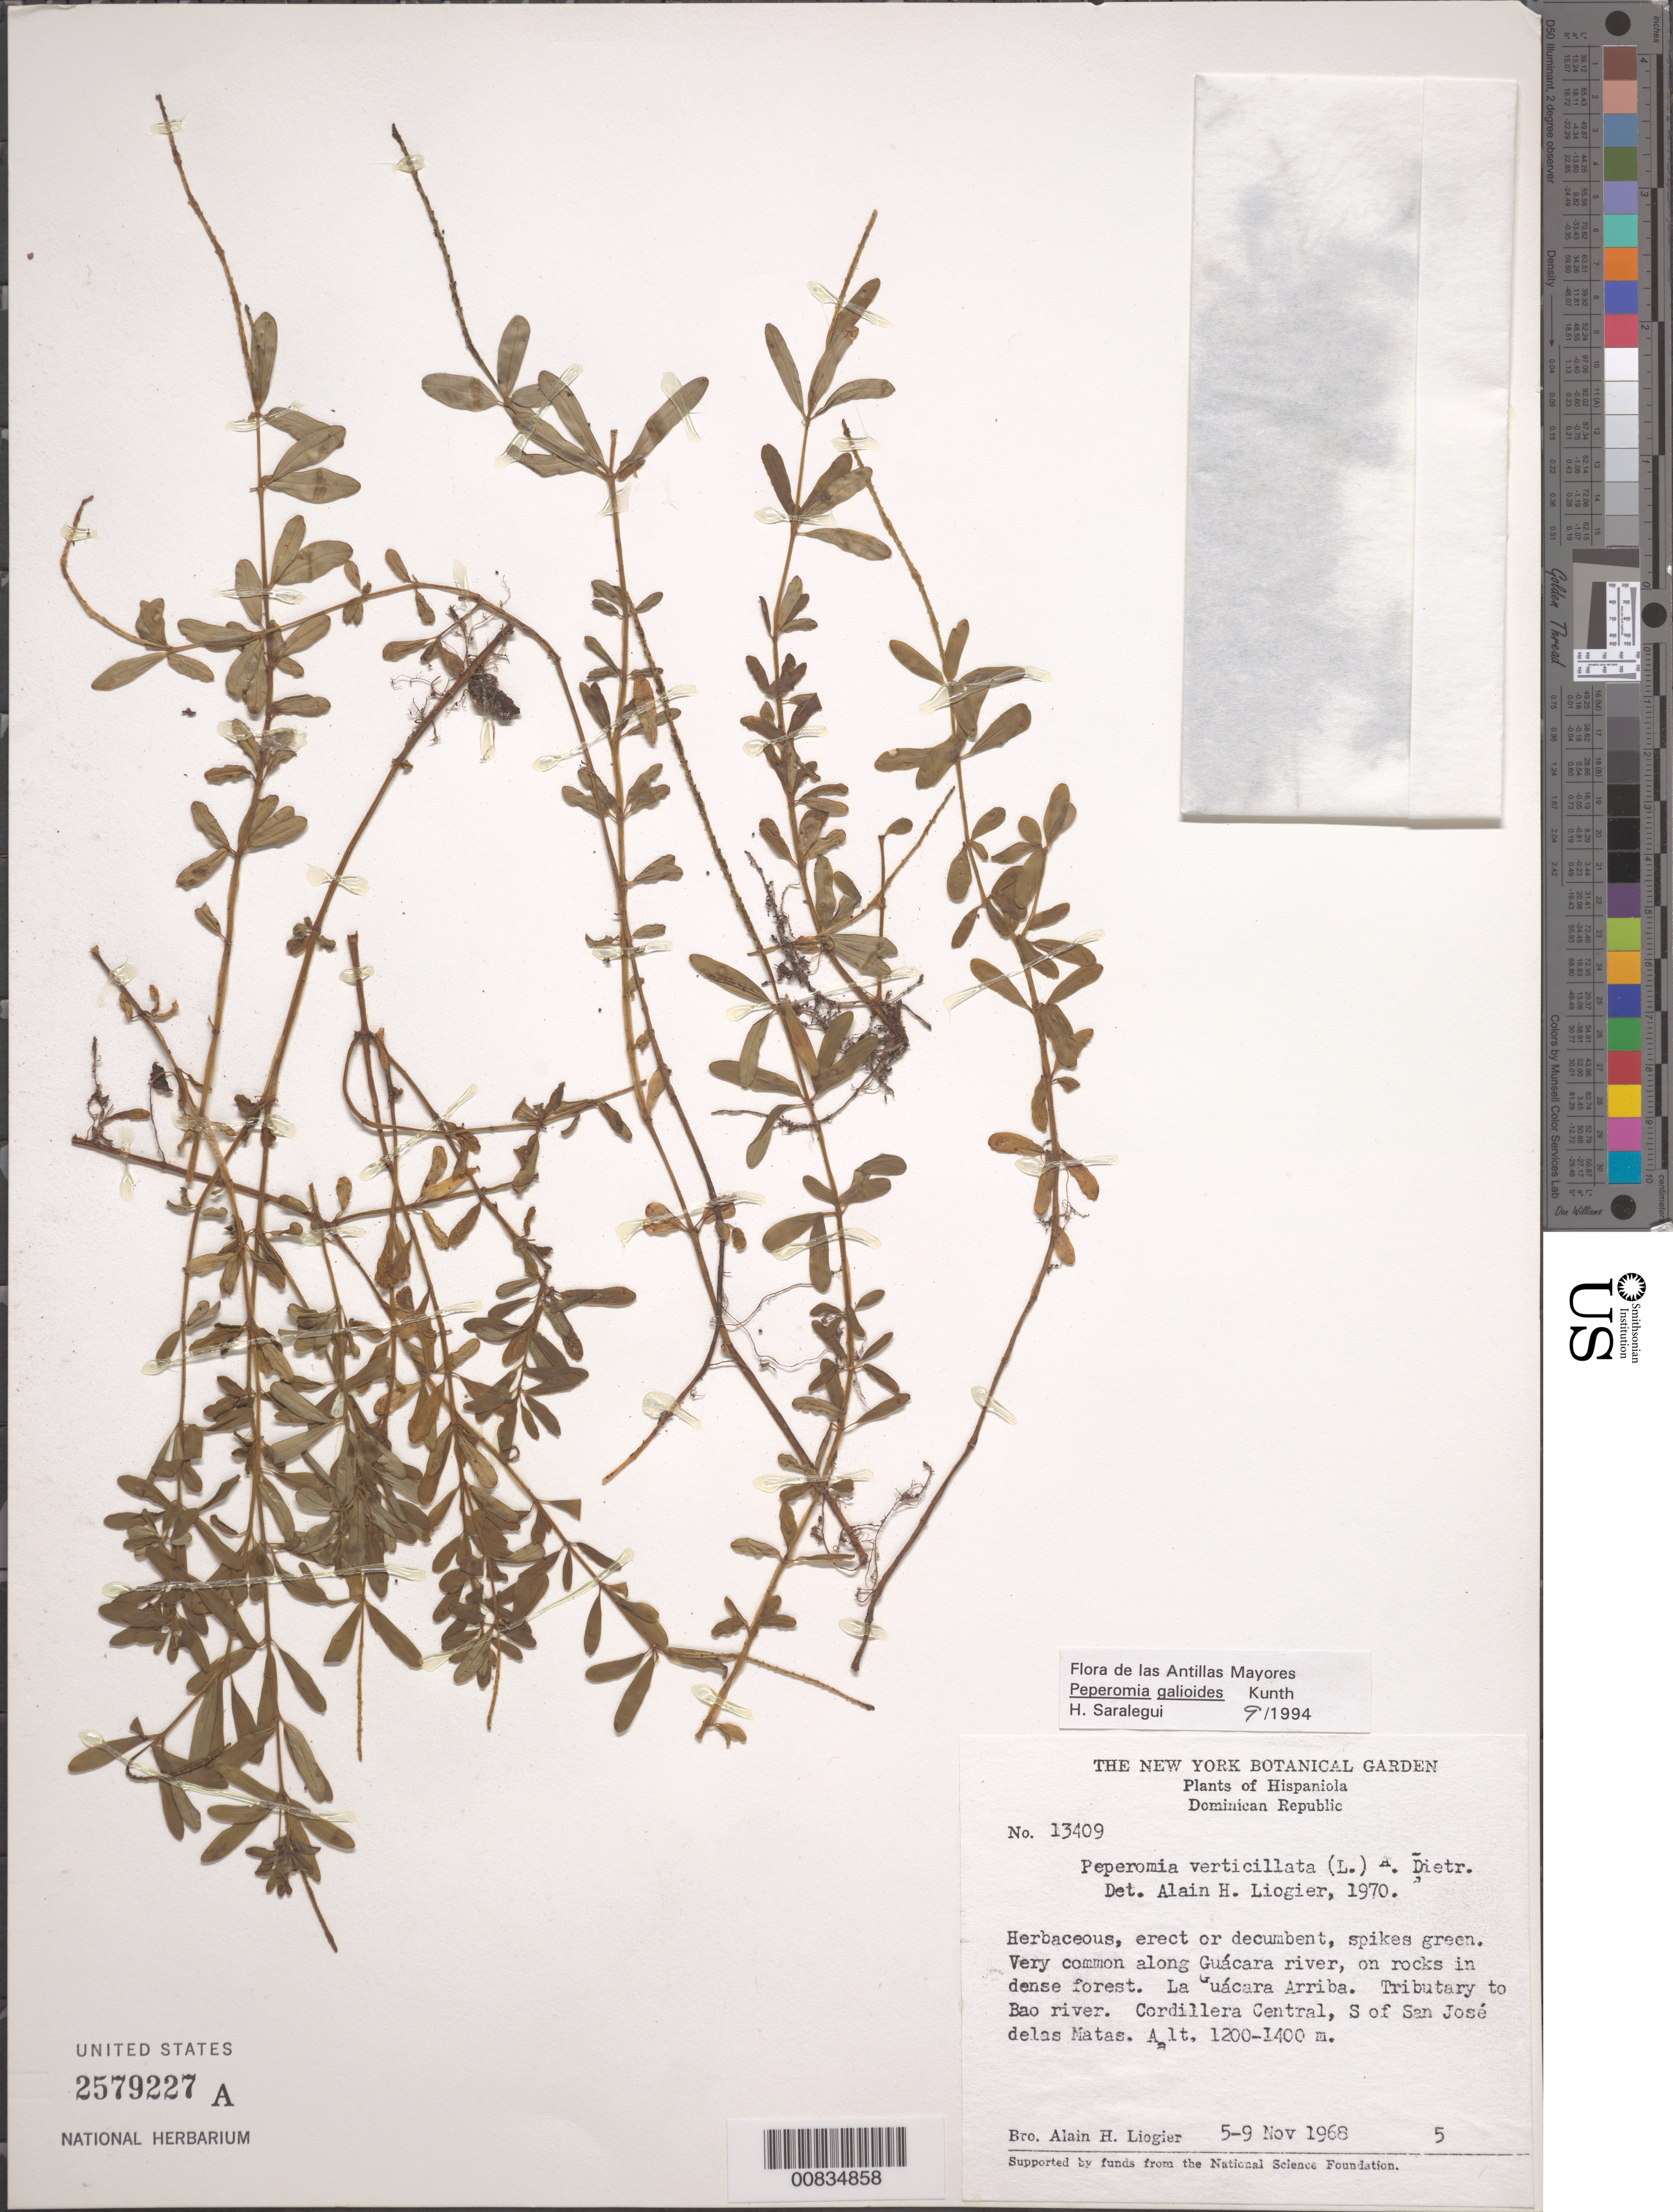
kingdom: Plantae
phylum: Tracheophyta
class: Magnoliopsida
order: Piperales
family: Piperaceae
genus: Peperomia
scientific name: Peperomia galioides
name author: Kunth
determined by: Saralegui Boza, H., (HAJB), Jardin Botanico Nacional (Habana)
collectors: A. H. Liogier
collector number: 13409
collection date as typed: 05 Nov 1968 to 09 Nov 1968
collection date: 1968-11-05/1968-11-09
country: Dominican Republic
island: Hispaniola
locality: La Guácara Arriba. Tributary to Bao river. Cordillera Central, S of San José de las Matas.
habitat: On rocks in dense forest.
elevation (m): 1200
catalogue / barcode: US 2579227A